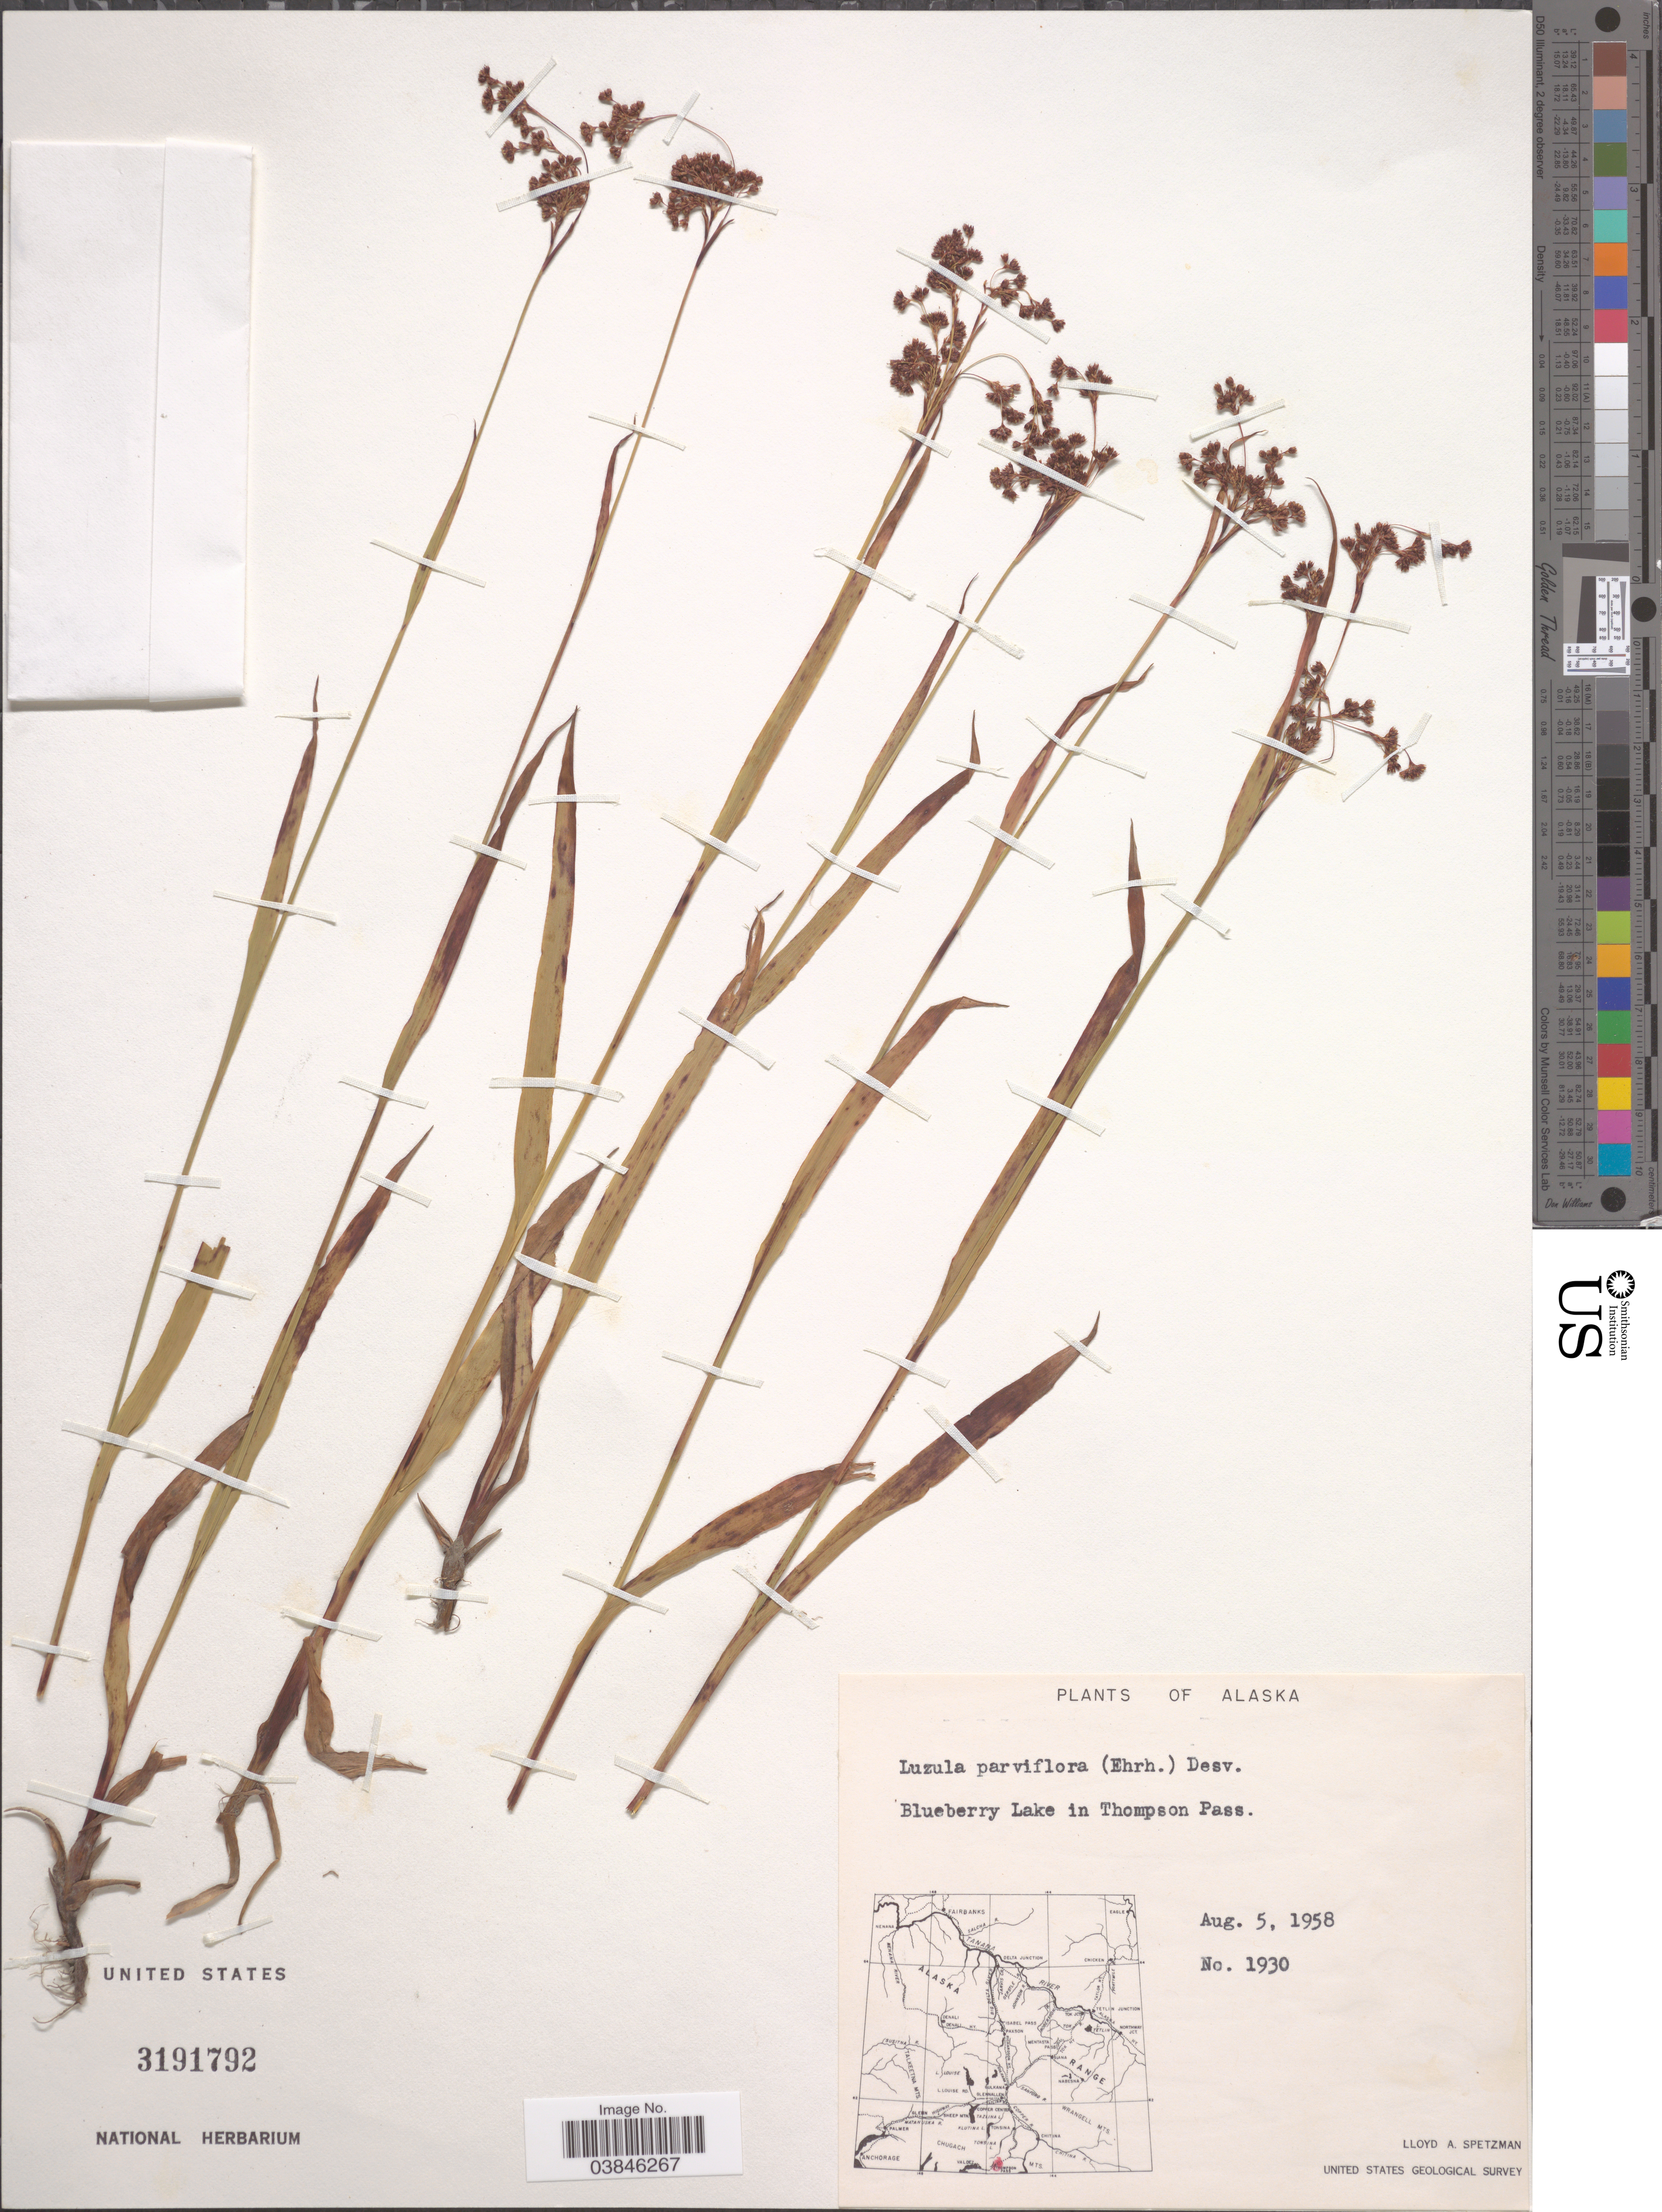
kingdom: Plantae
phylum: Tracheophyta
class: Liliopsida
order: Poales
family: Juncaceae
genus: Luzula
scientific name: Luzula parviflora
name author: (Ehrh.) Desv.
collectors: L. Spetzman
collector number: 1930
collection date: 1958-08-05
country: United States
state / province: Alaska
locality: Blueberry Lake in Thompson Pass.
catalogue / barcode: US 3191792